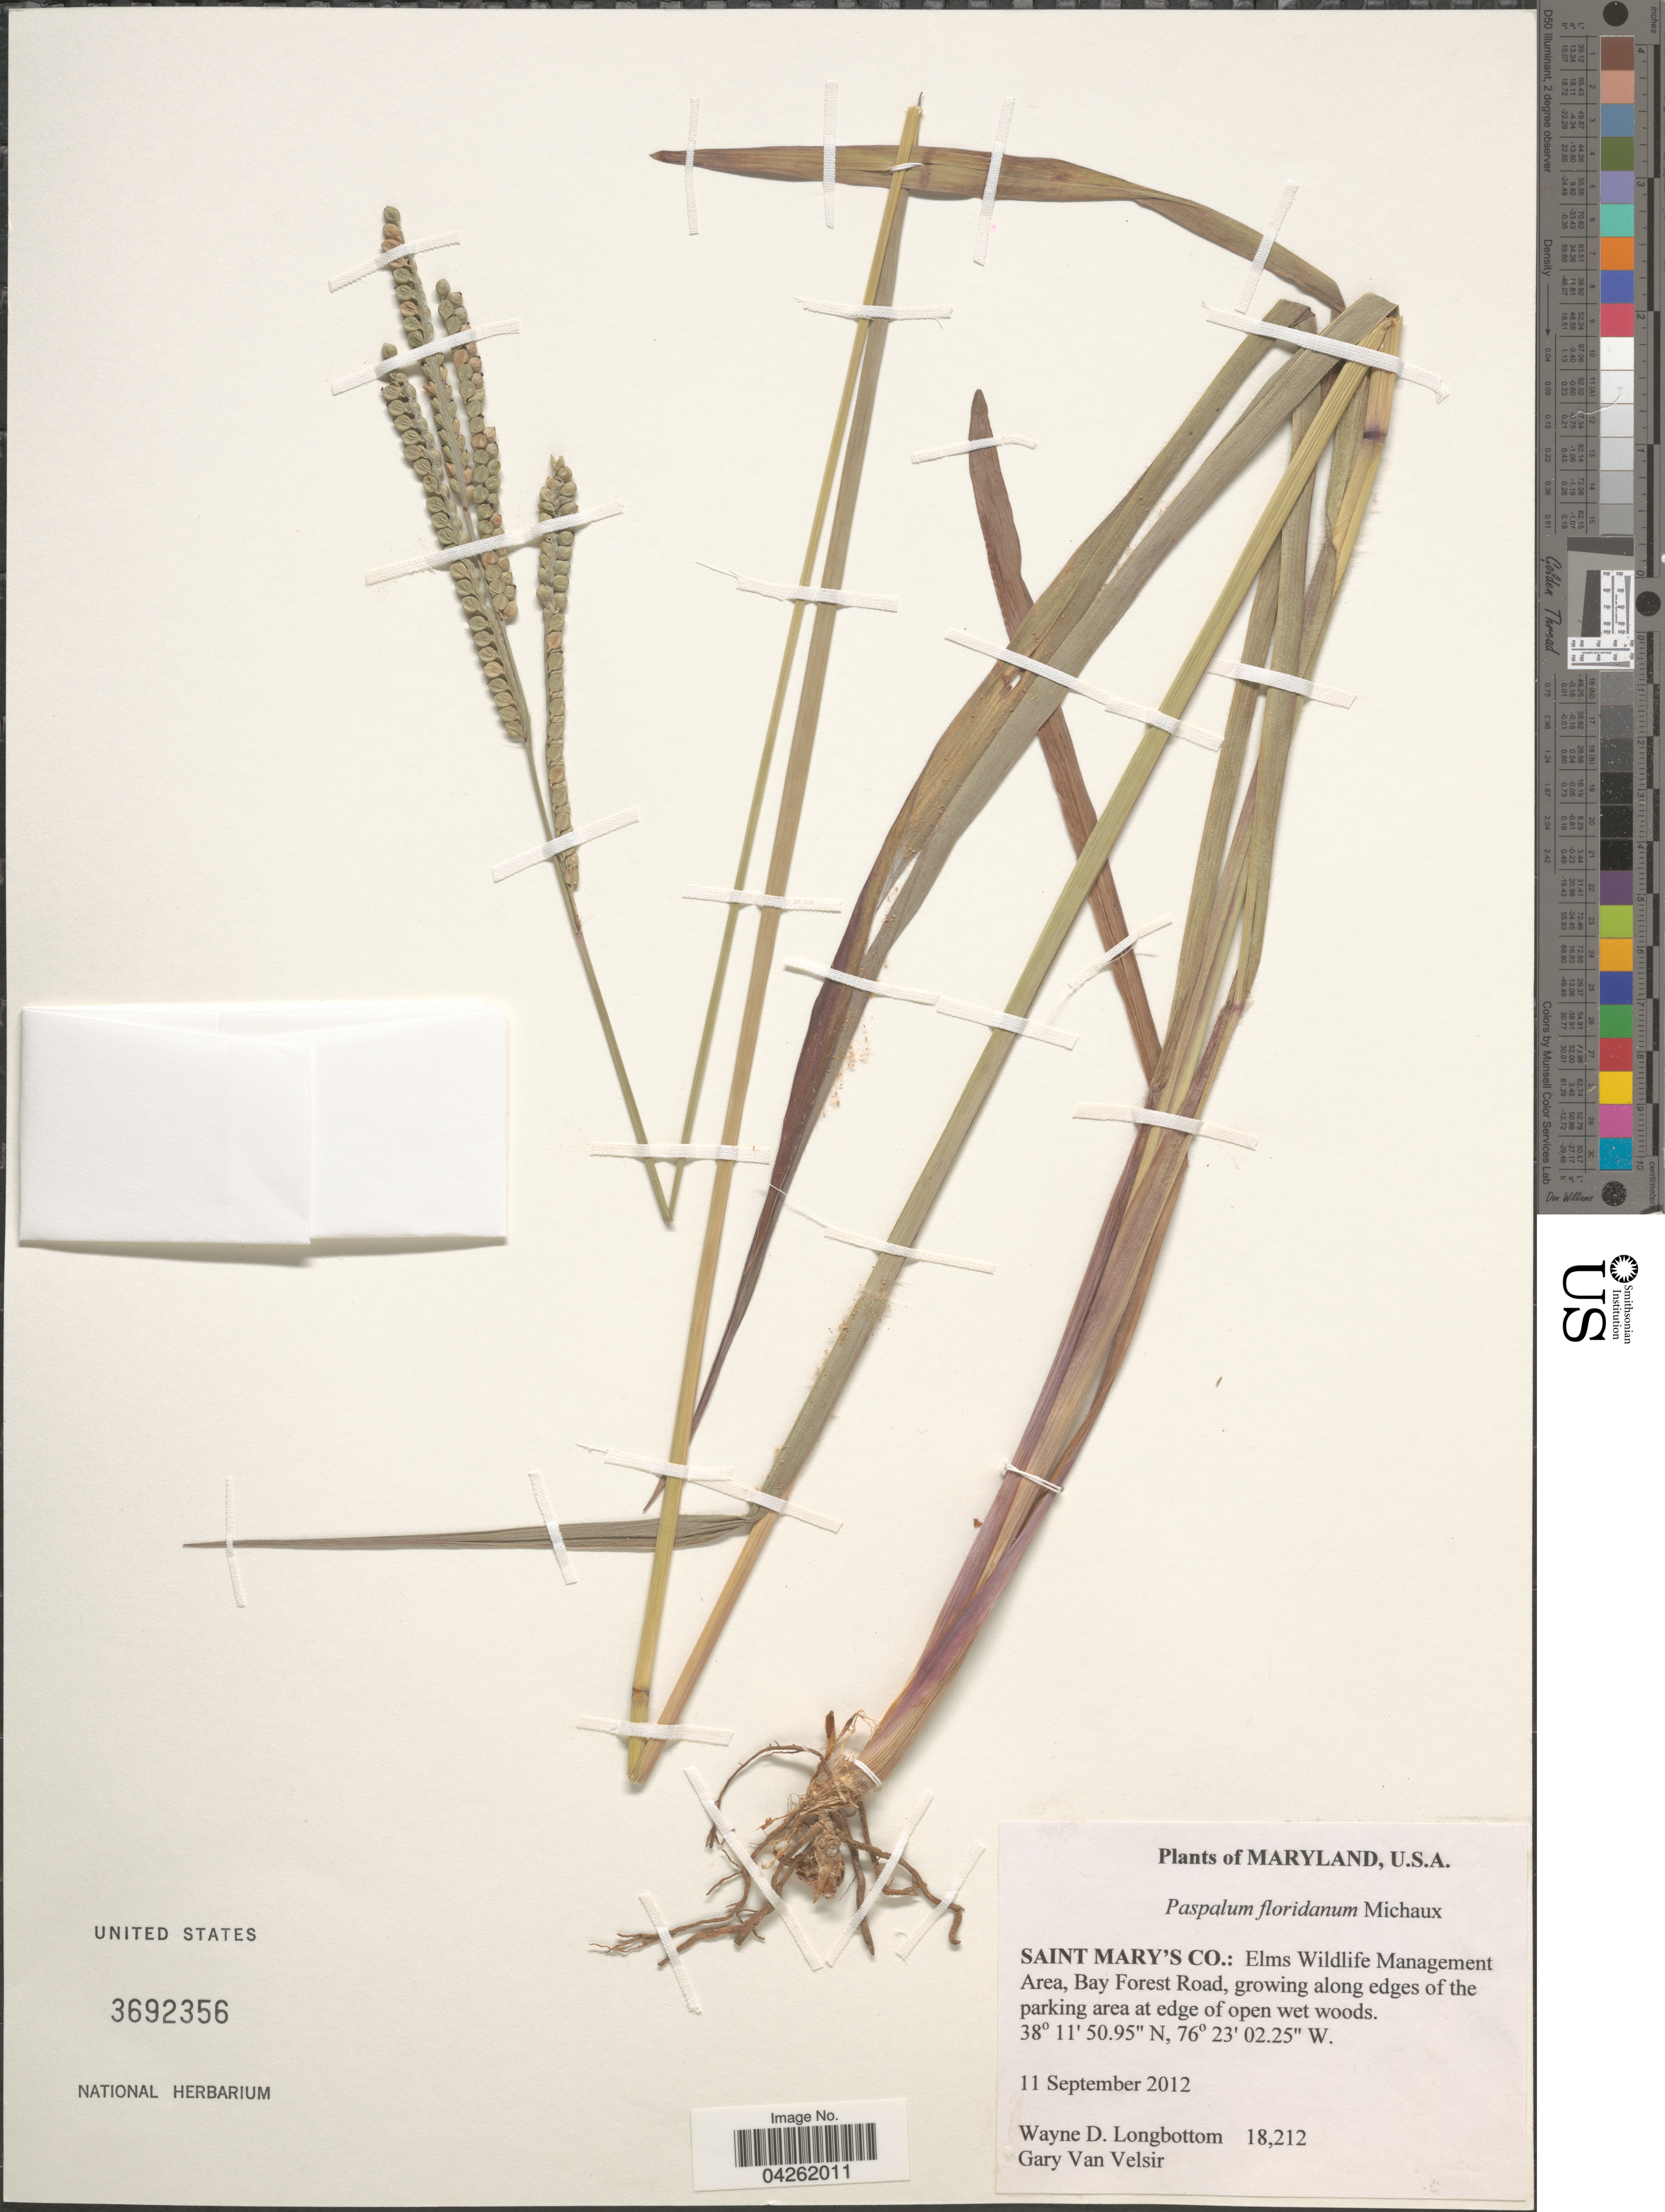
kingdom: Plantae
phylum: Tracheophyta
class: Liliopsida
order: Poales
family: Poaceae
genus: Paspalum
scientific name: Paspalum floridanum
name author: Michx.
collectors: W. D. Longbottom & G. Van Velsir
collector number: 18212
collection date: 2012-09-11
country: United States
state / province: Maryland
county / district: St. Mary's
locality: Saint Mary's Co.: Elms Wildlife Management Area, Bay Forest Road, growing along edges of the parking area at edge of open wet woods.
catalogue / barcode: US 3692356